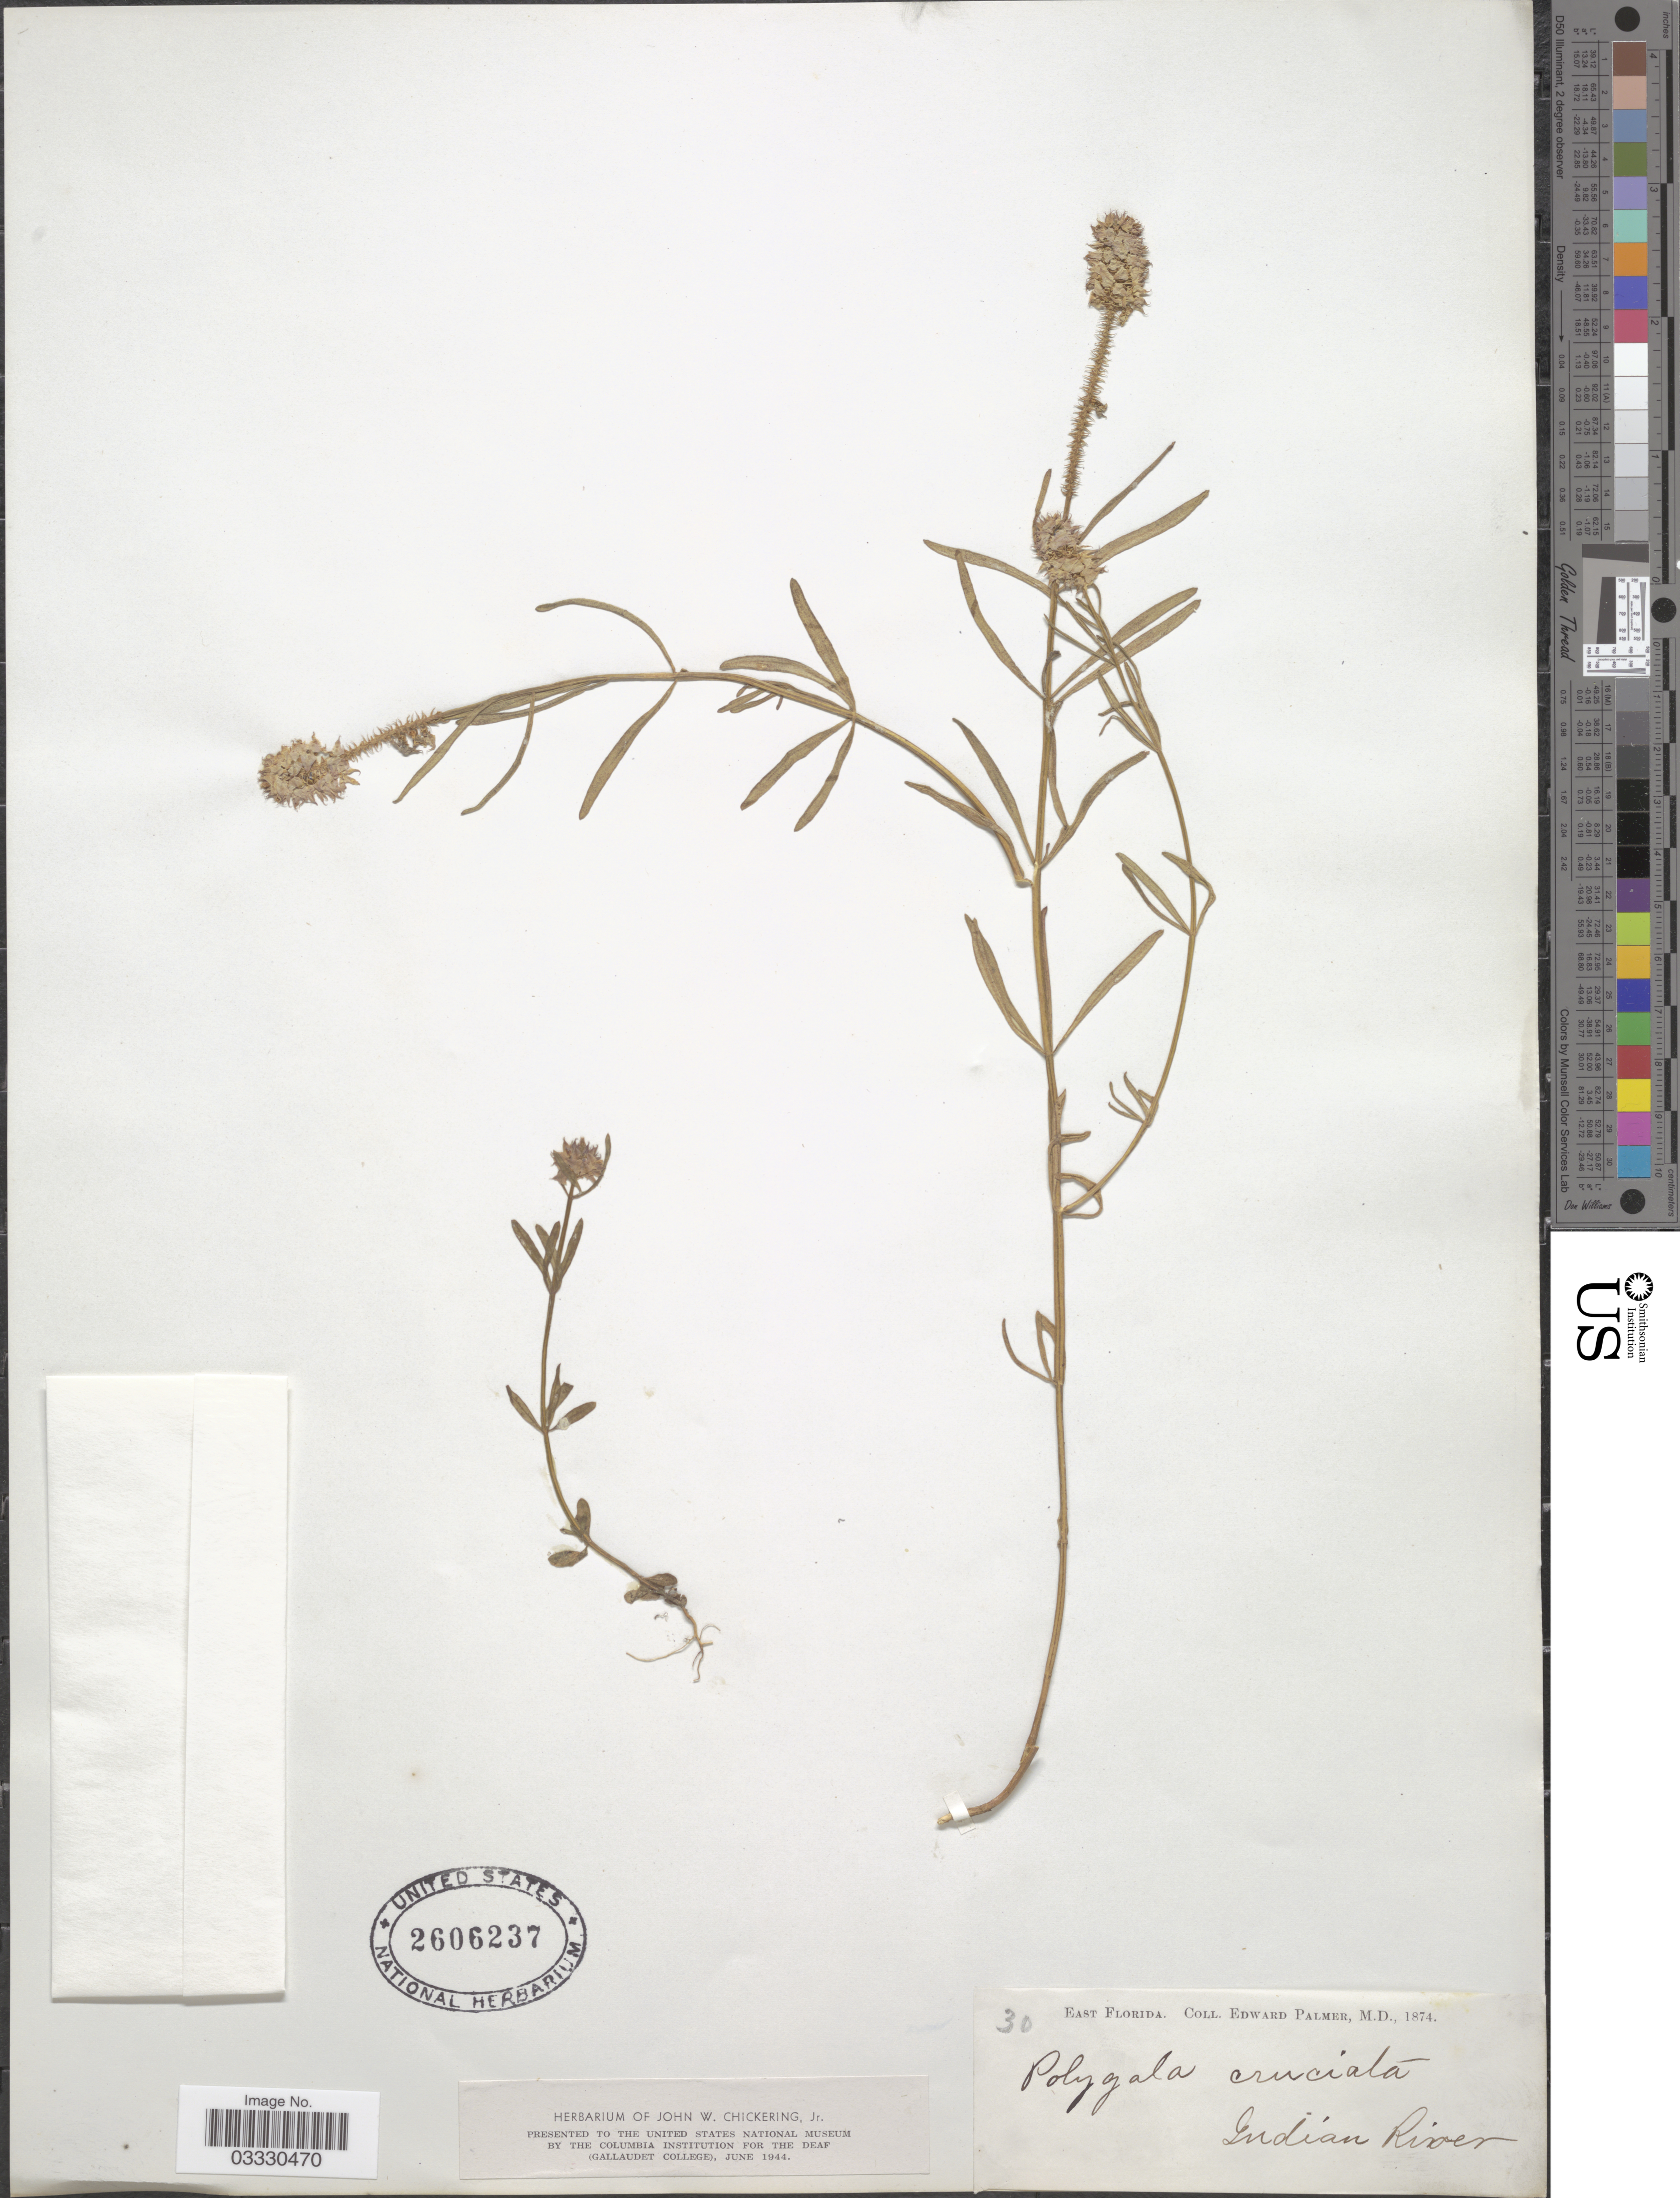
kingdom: Plantae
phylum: Tracheophyta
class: Magnoliopsida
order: Fabales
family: Polygalaceae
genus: Polygala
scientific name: Polygala cruciata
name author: L.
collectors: E. Palmer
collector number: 30?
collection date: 1874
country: United States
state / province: Florida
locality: East Florida. Indian River.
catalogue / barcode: US 2606237